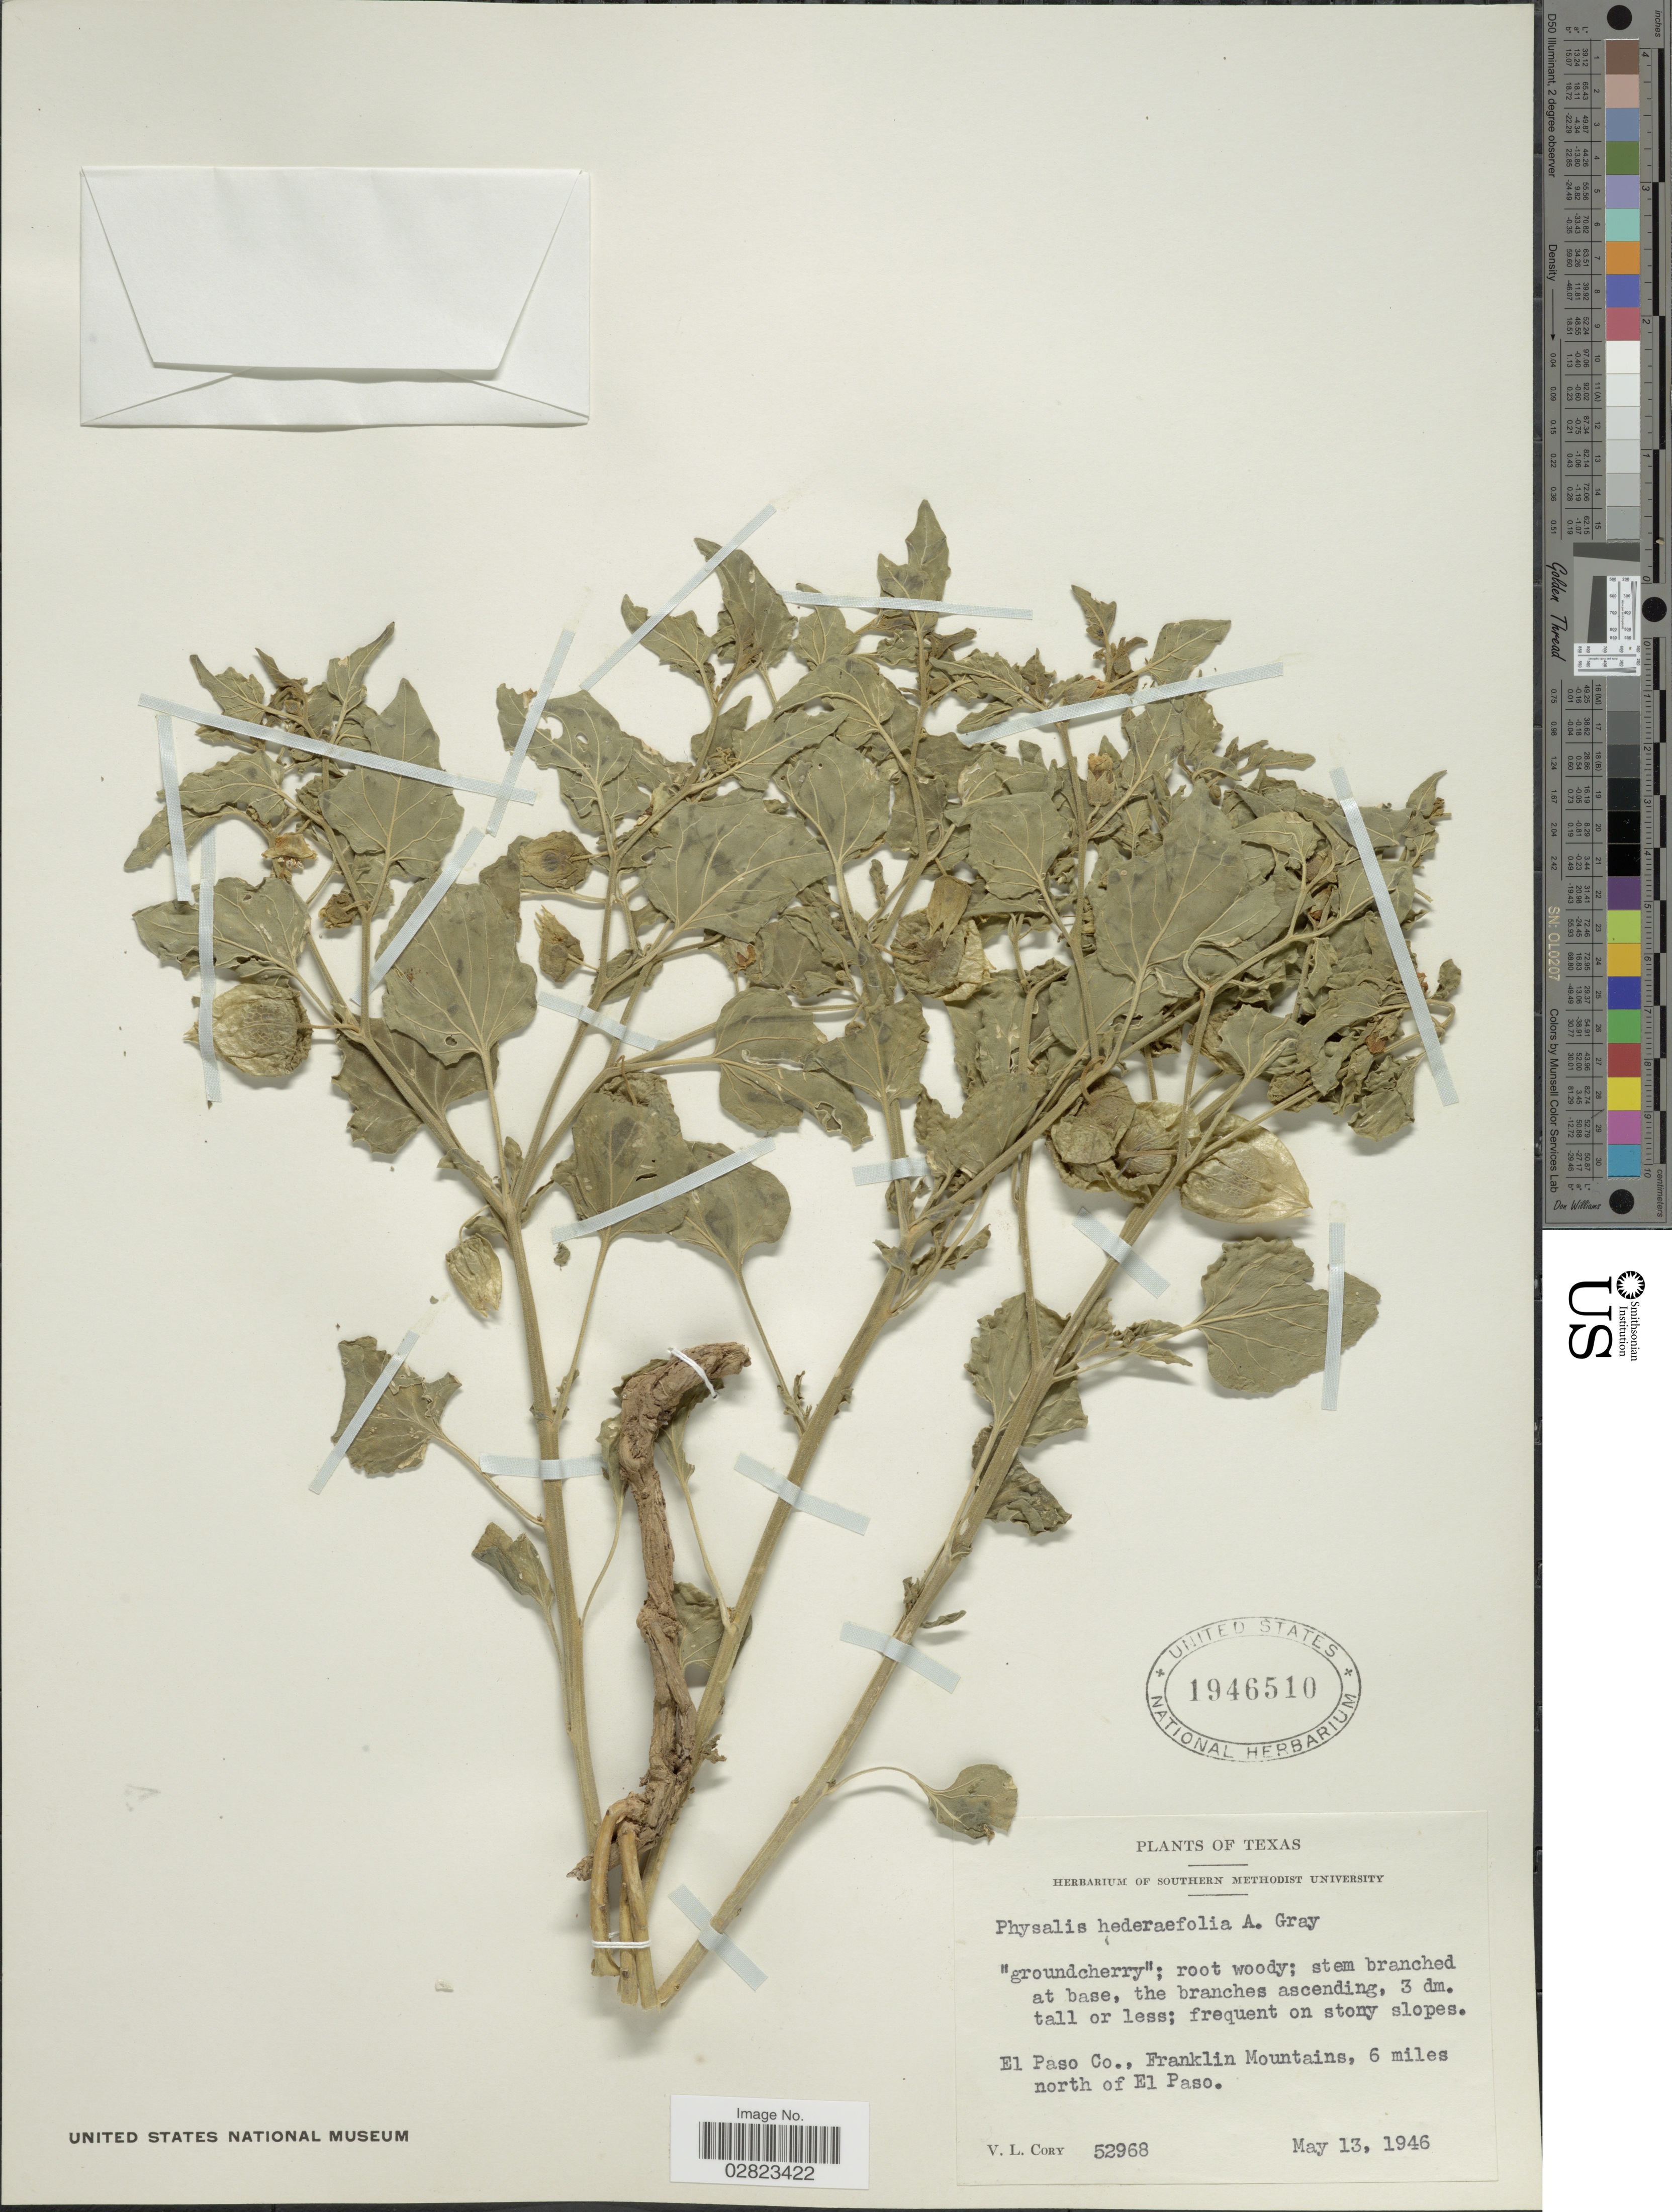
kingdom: Plantae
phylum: Tracheophyta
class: Magnoliopsida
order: Solanales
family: Solanaceae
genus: Physalis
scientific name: Physalis hederifolia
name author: A. Gray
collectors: V. Cory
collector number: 52968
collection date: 1946-05-13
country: United States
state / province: Texas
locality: El Paso Co., Franklin Mountains, 6 miles north of El Paso.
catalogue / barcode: US 1946510